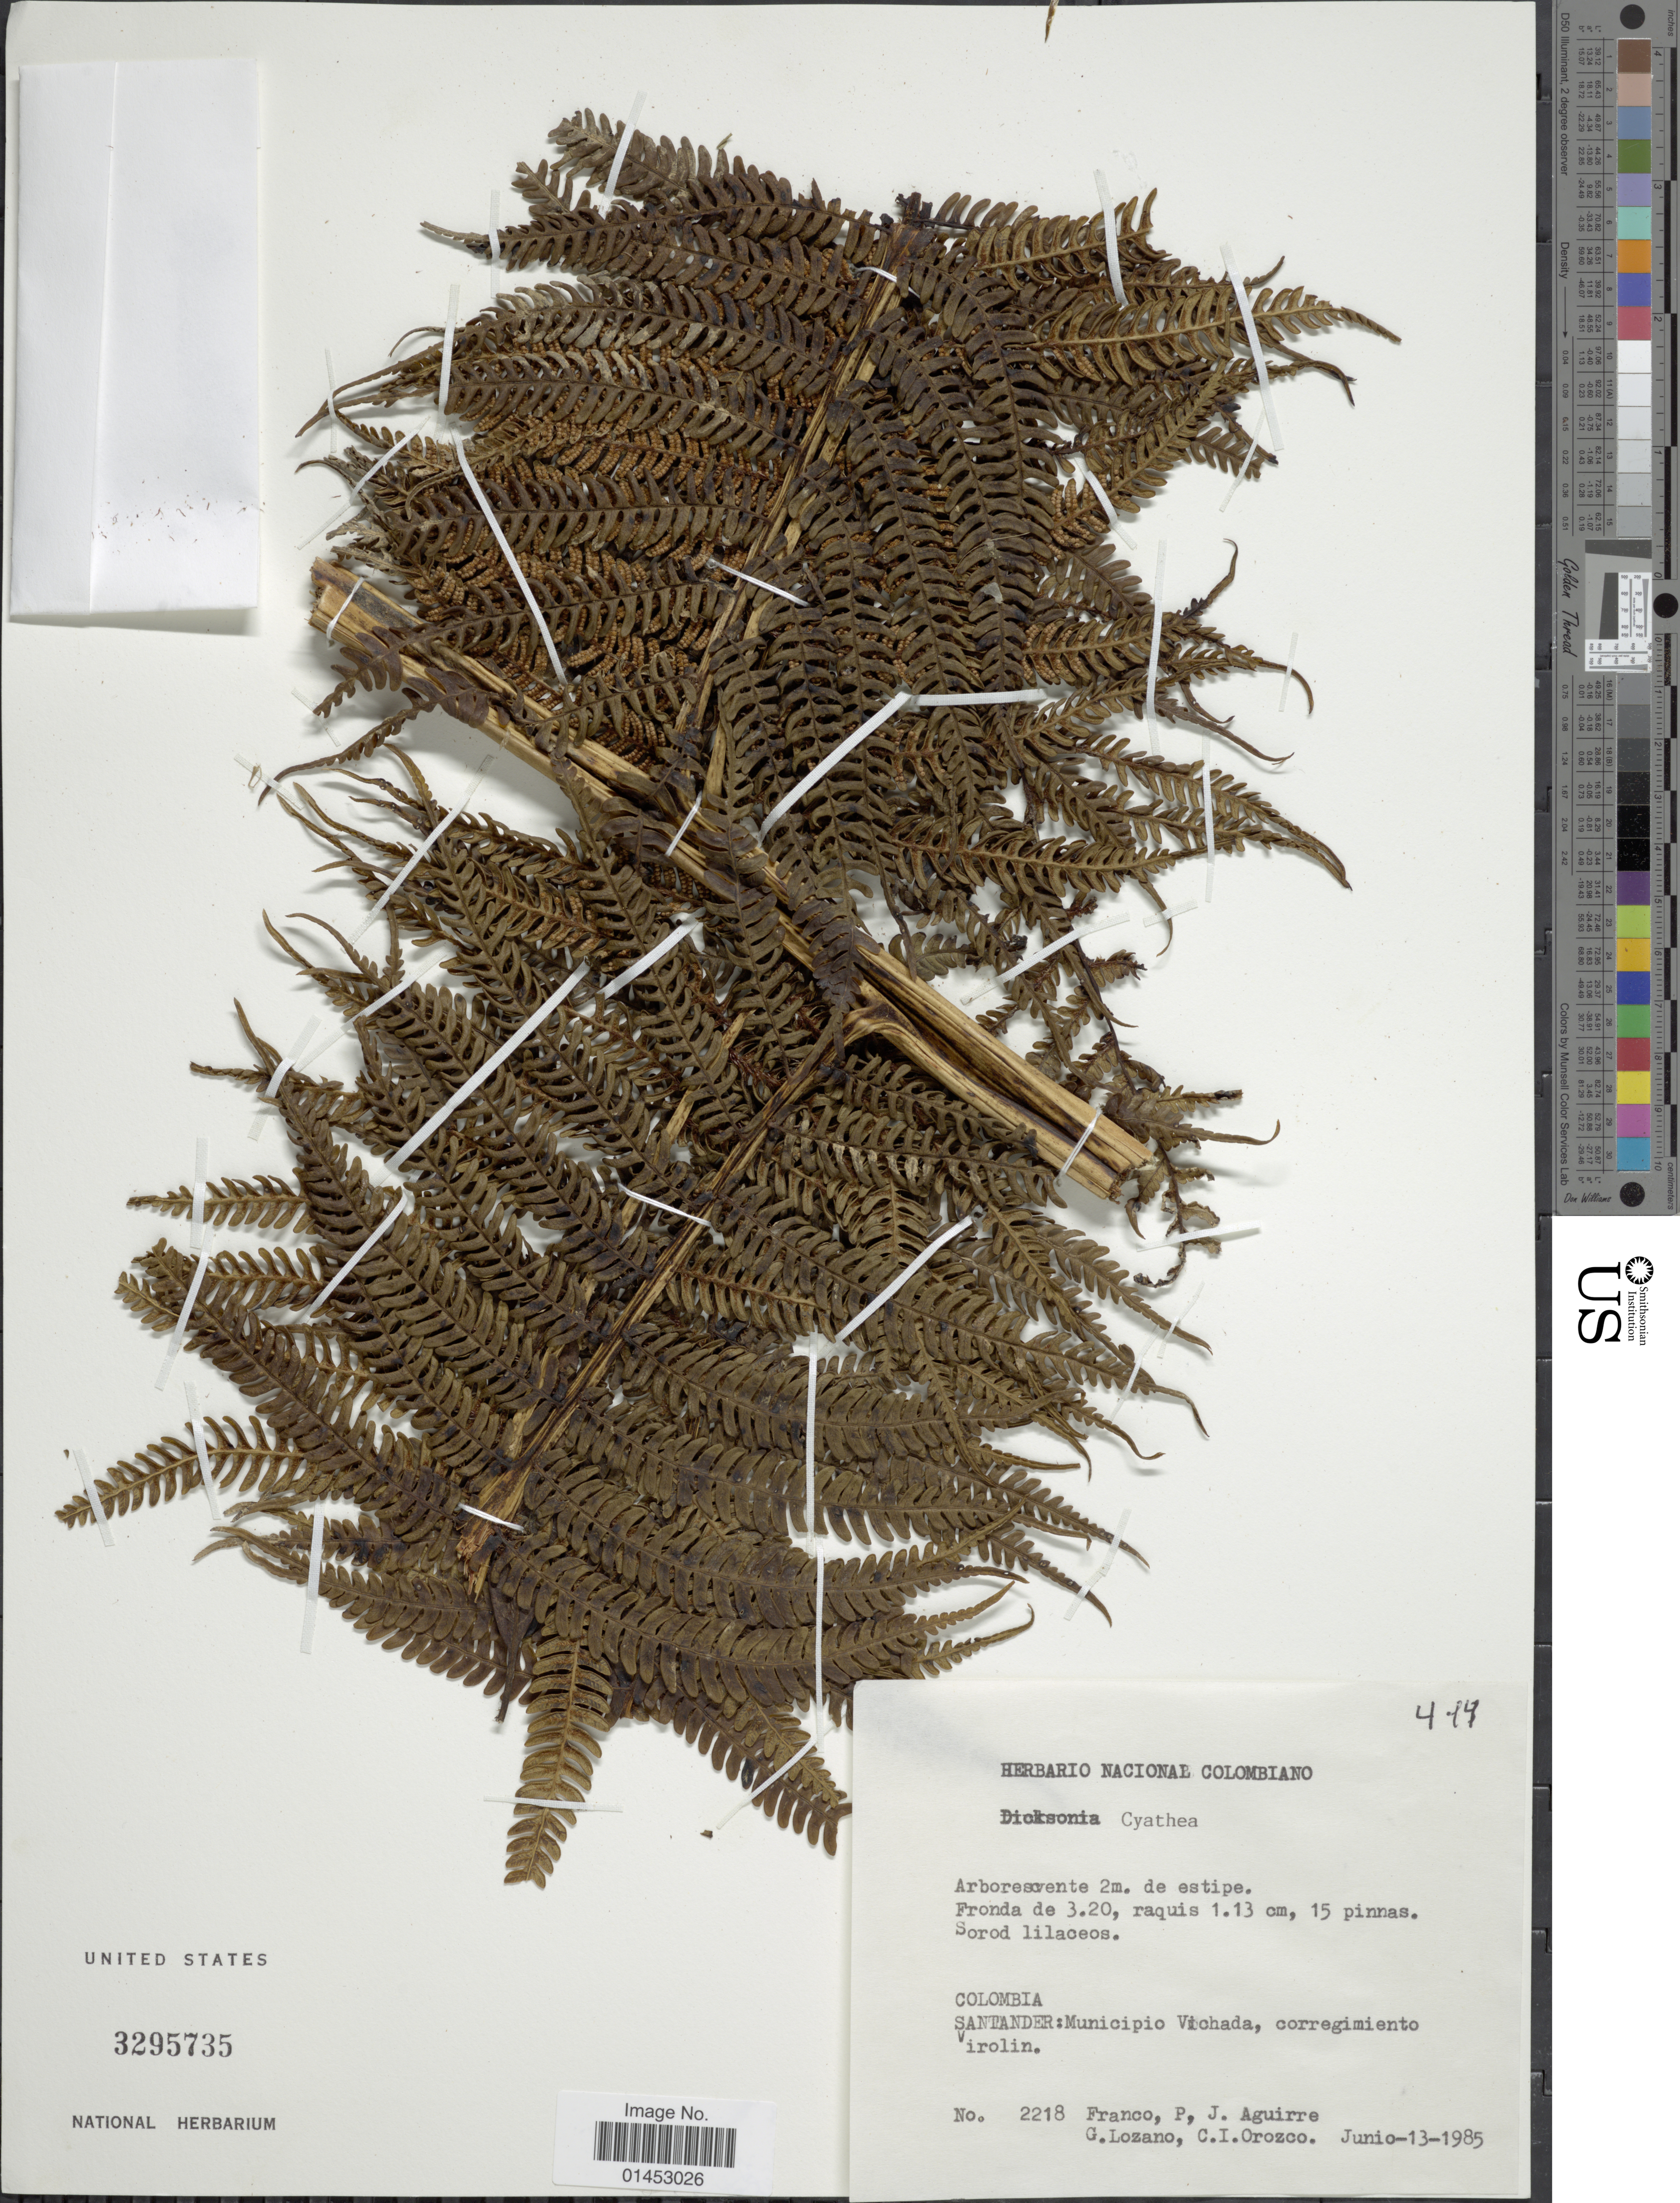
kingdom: Plantae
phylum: Tracheophyta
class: Polypodiopsida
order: Cyatheales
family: Cyatheaceae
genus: Cyathea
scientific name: Cyathea sp.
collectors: P. Franco, J. Aguirre, G. Lozano-Contreras & C. I. Orozco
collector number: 2218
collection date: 1985-06-13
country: Colombia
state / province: Santander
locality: Colombia, Santander: Municipio Vichada, corregimiento irolin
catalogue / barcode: US 3295735